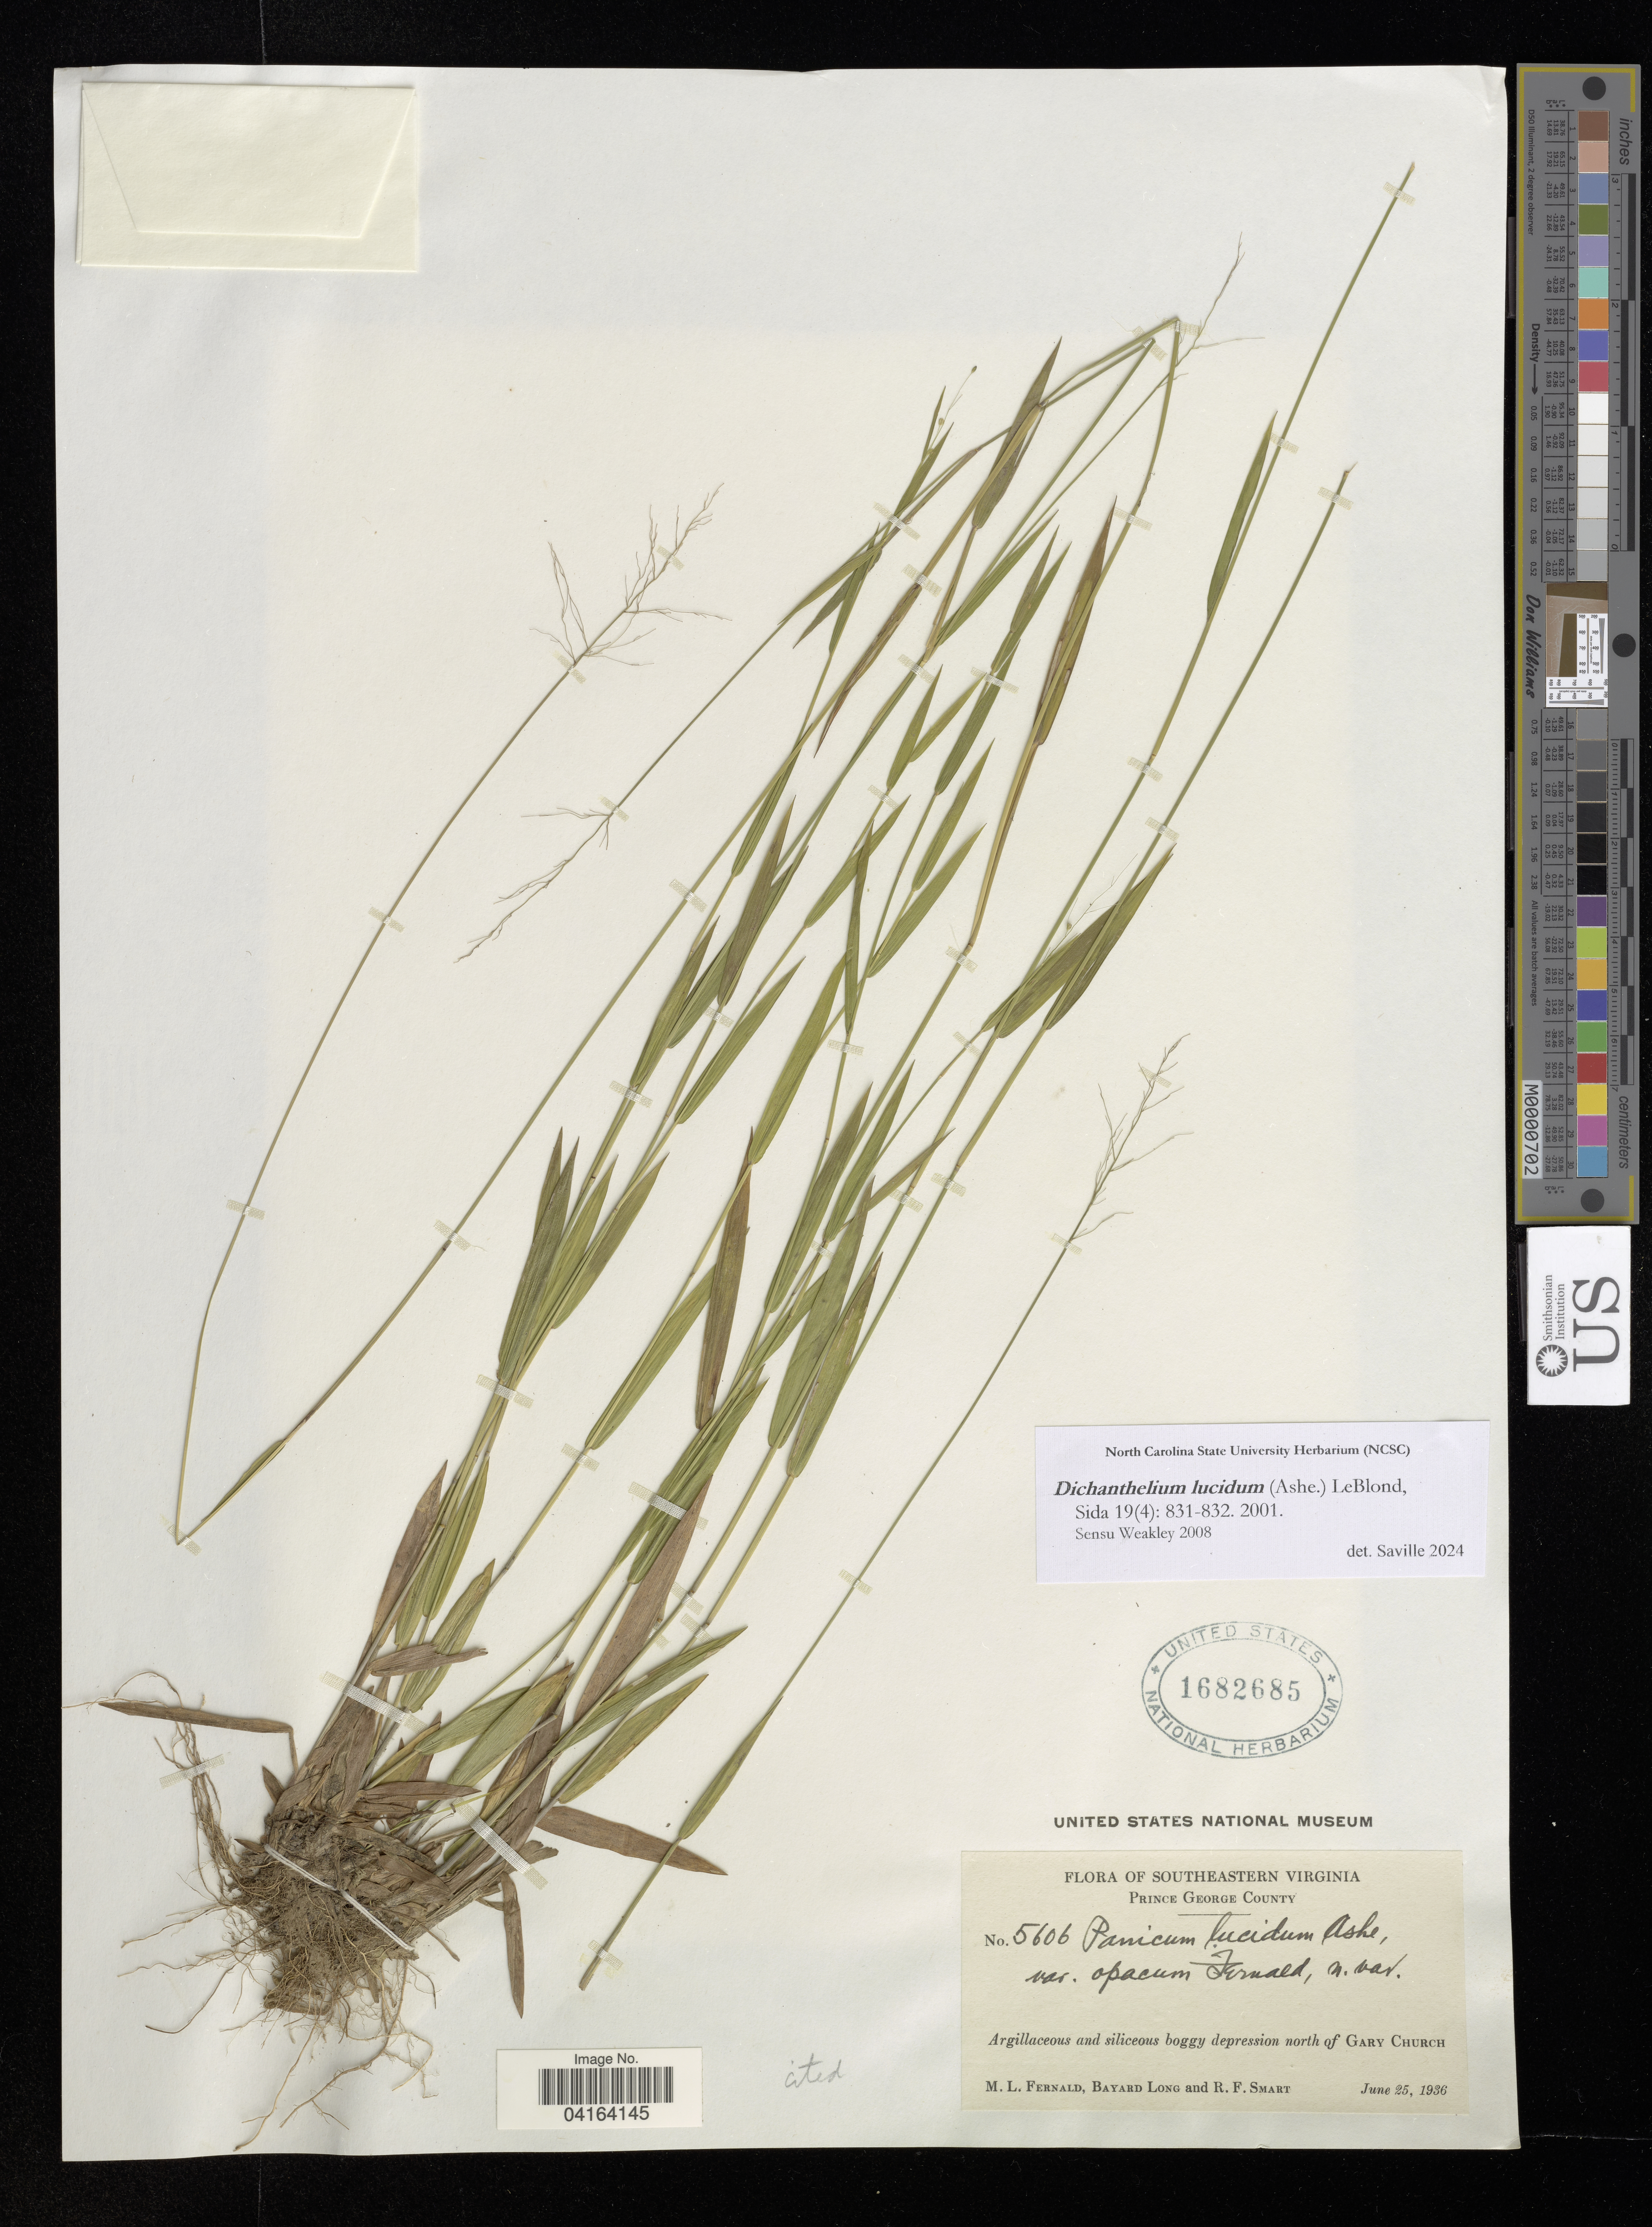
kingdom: Plantae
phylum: Tracheophyta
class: Liliopsida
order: Poales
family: Poaceae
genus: Dichanthelium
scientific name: Dichanthelium lucidum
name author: (Ashe) LeBlond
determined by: Saville, A. C., (NCSC), North Carolina State University (UNITED STATES)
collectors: M. L. Fernald, B. Long & R. Smart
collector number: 5606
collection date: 1936-06-25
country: United States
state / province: Virginia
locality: Southeastern Virginia. Prince George County. North of Gary Church.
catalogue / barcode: US 1682685